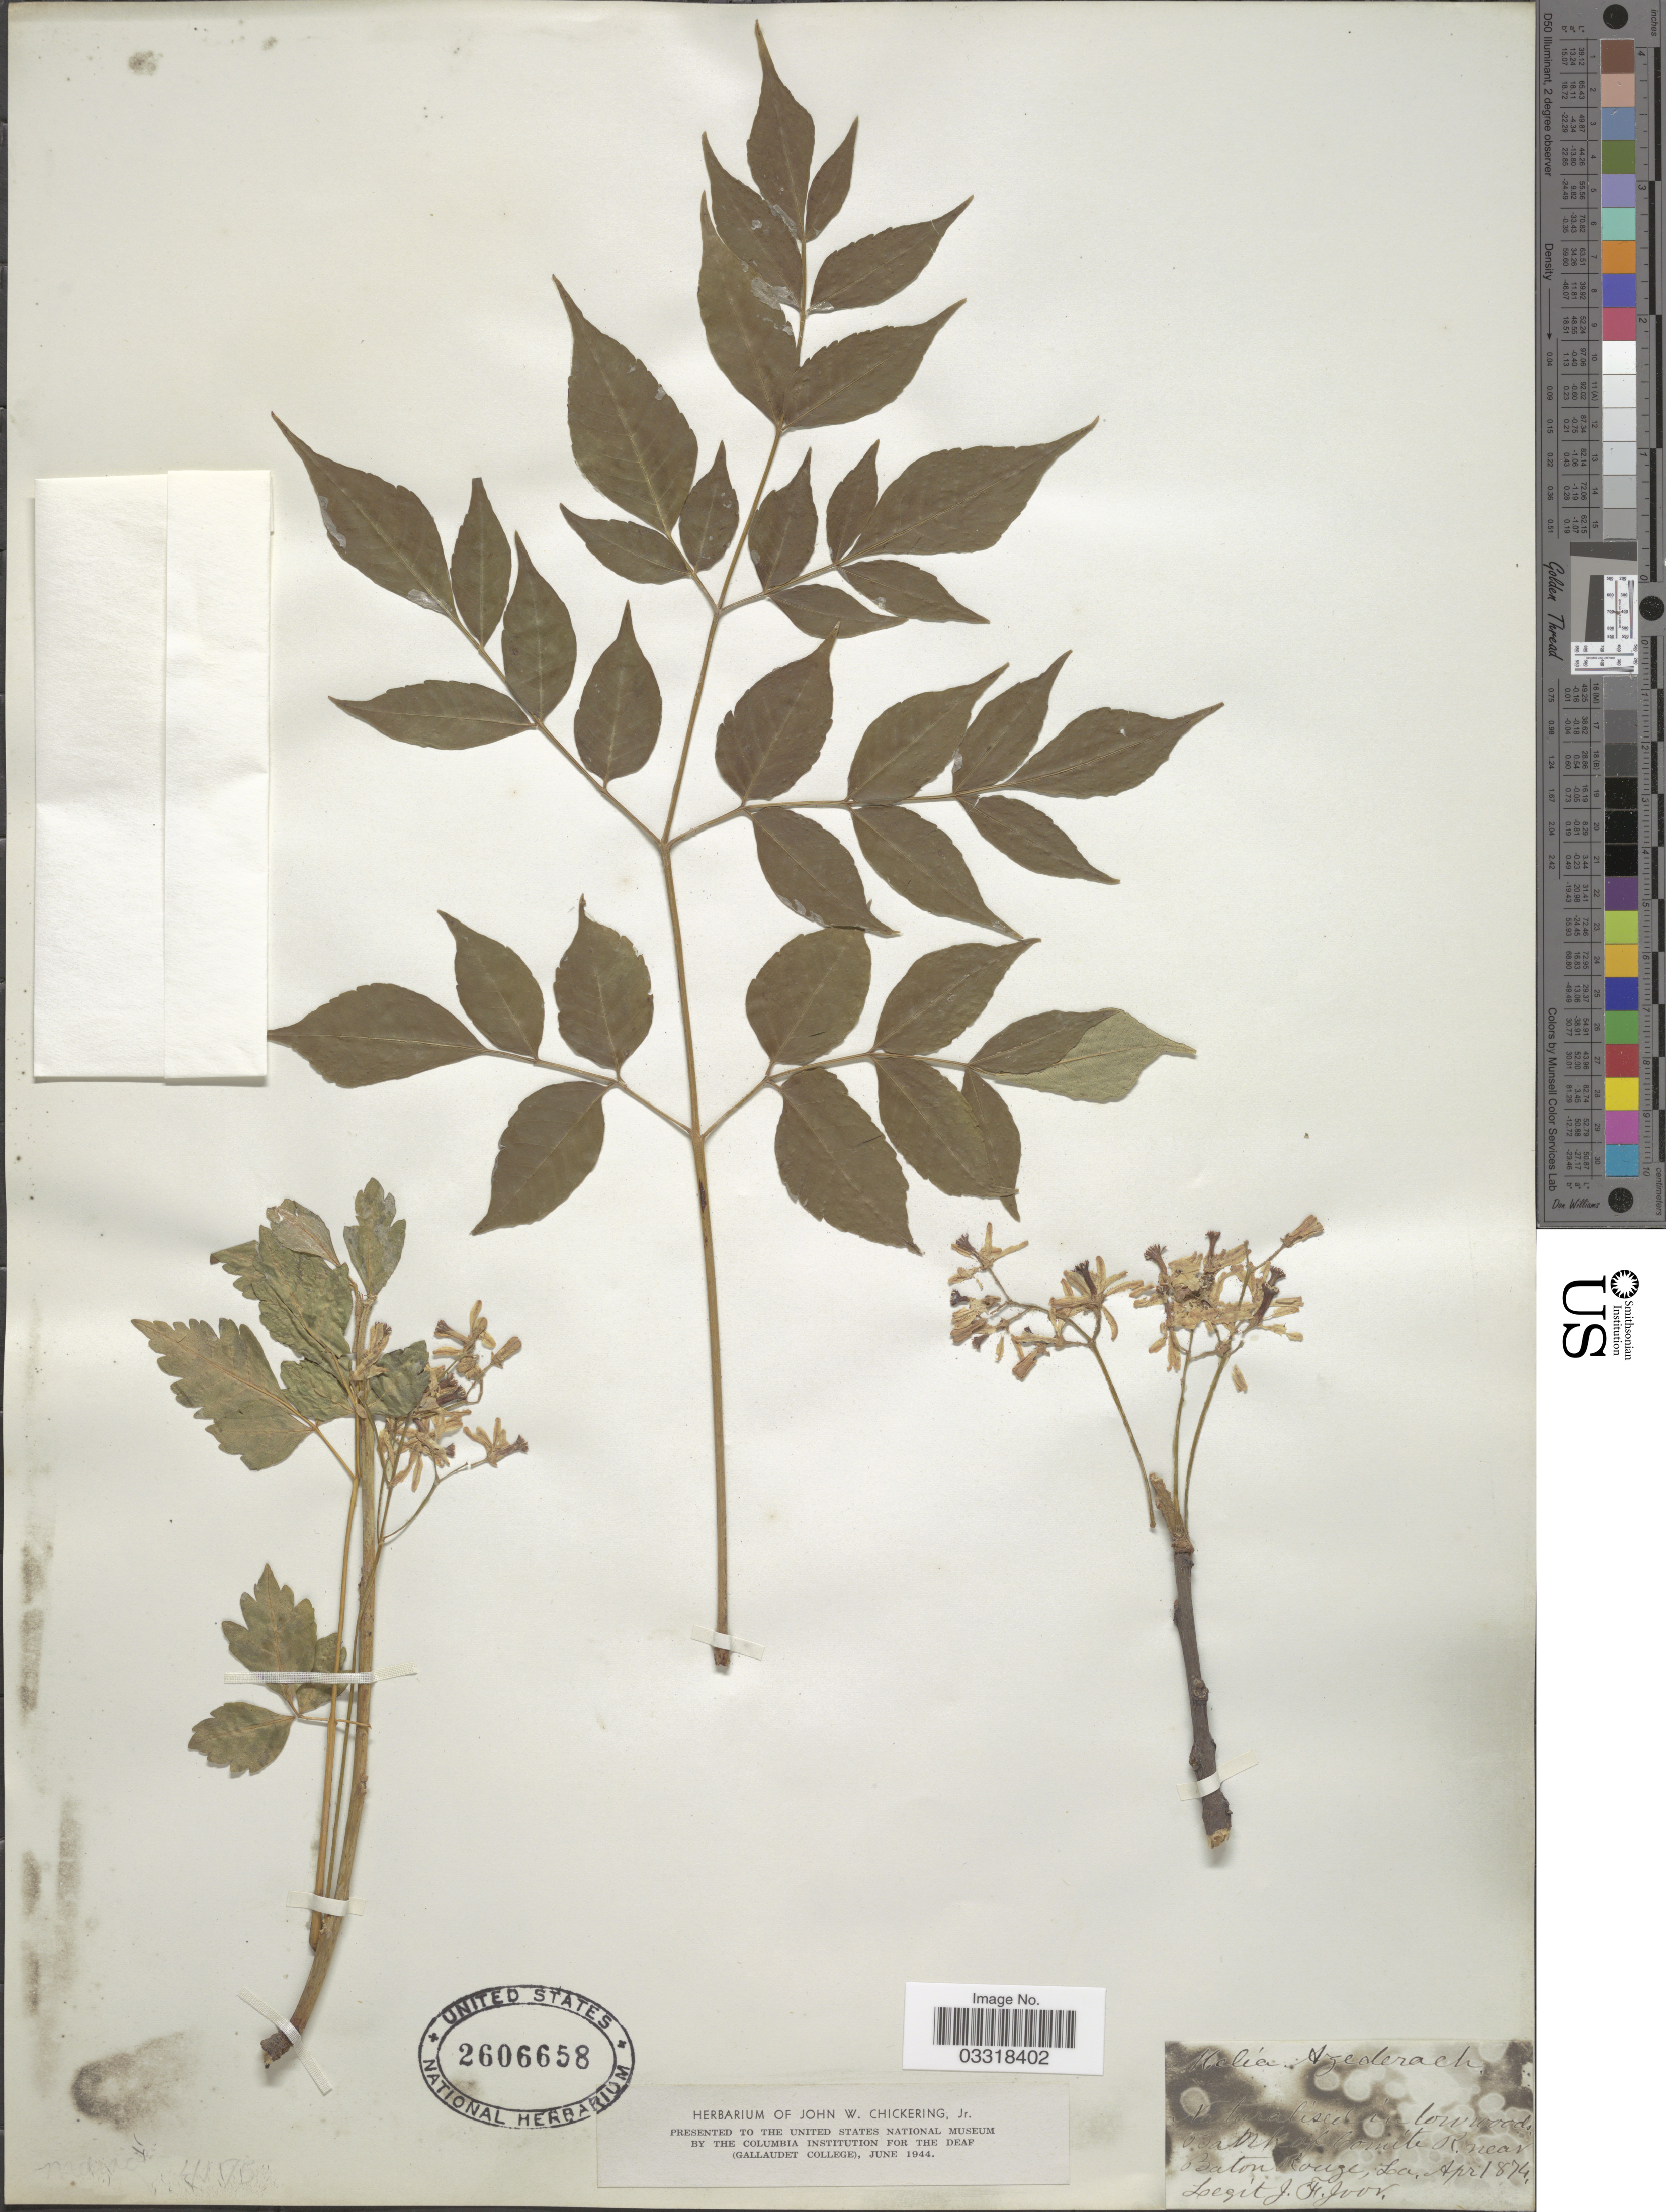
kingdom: Plantae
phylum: Tracheophyta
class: Magnoliopsida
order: Sapindales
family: Meliaceae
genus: Melia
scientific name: Melia azedarach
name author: L.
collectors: J. F. Joor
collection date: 1874-04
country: United States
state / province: Louisiana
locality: Bank of Comite R. near Baton Rouge.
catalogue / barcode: US 2606658